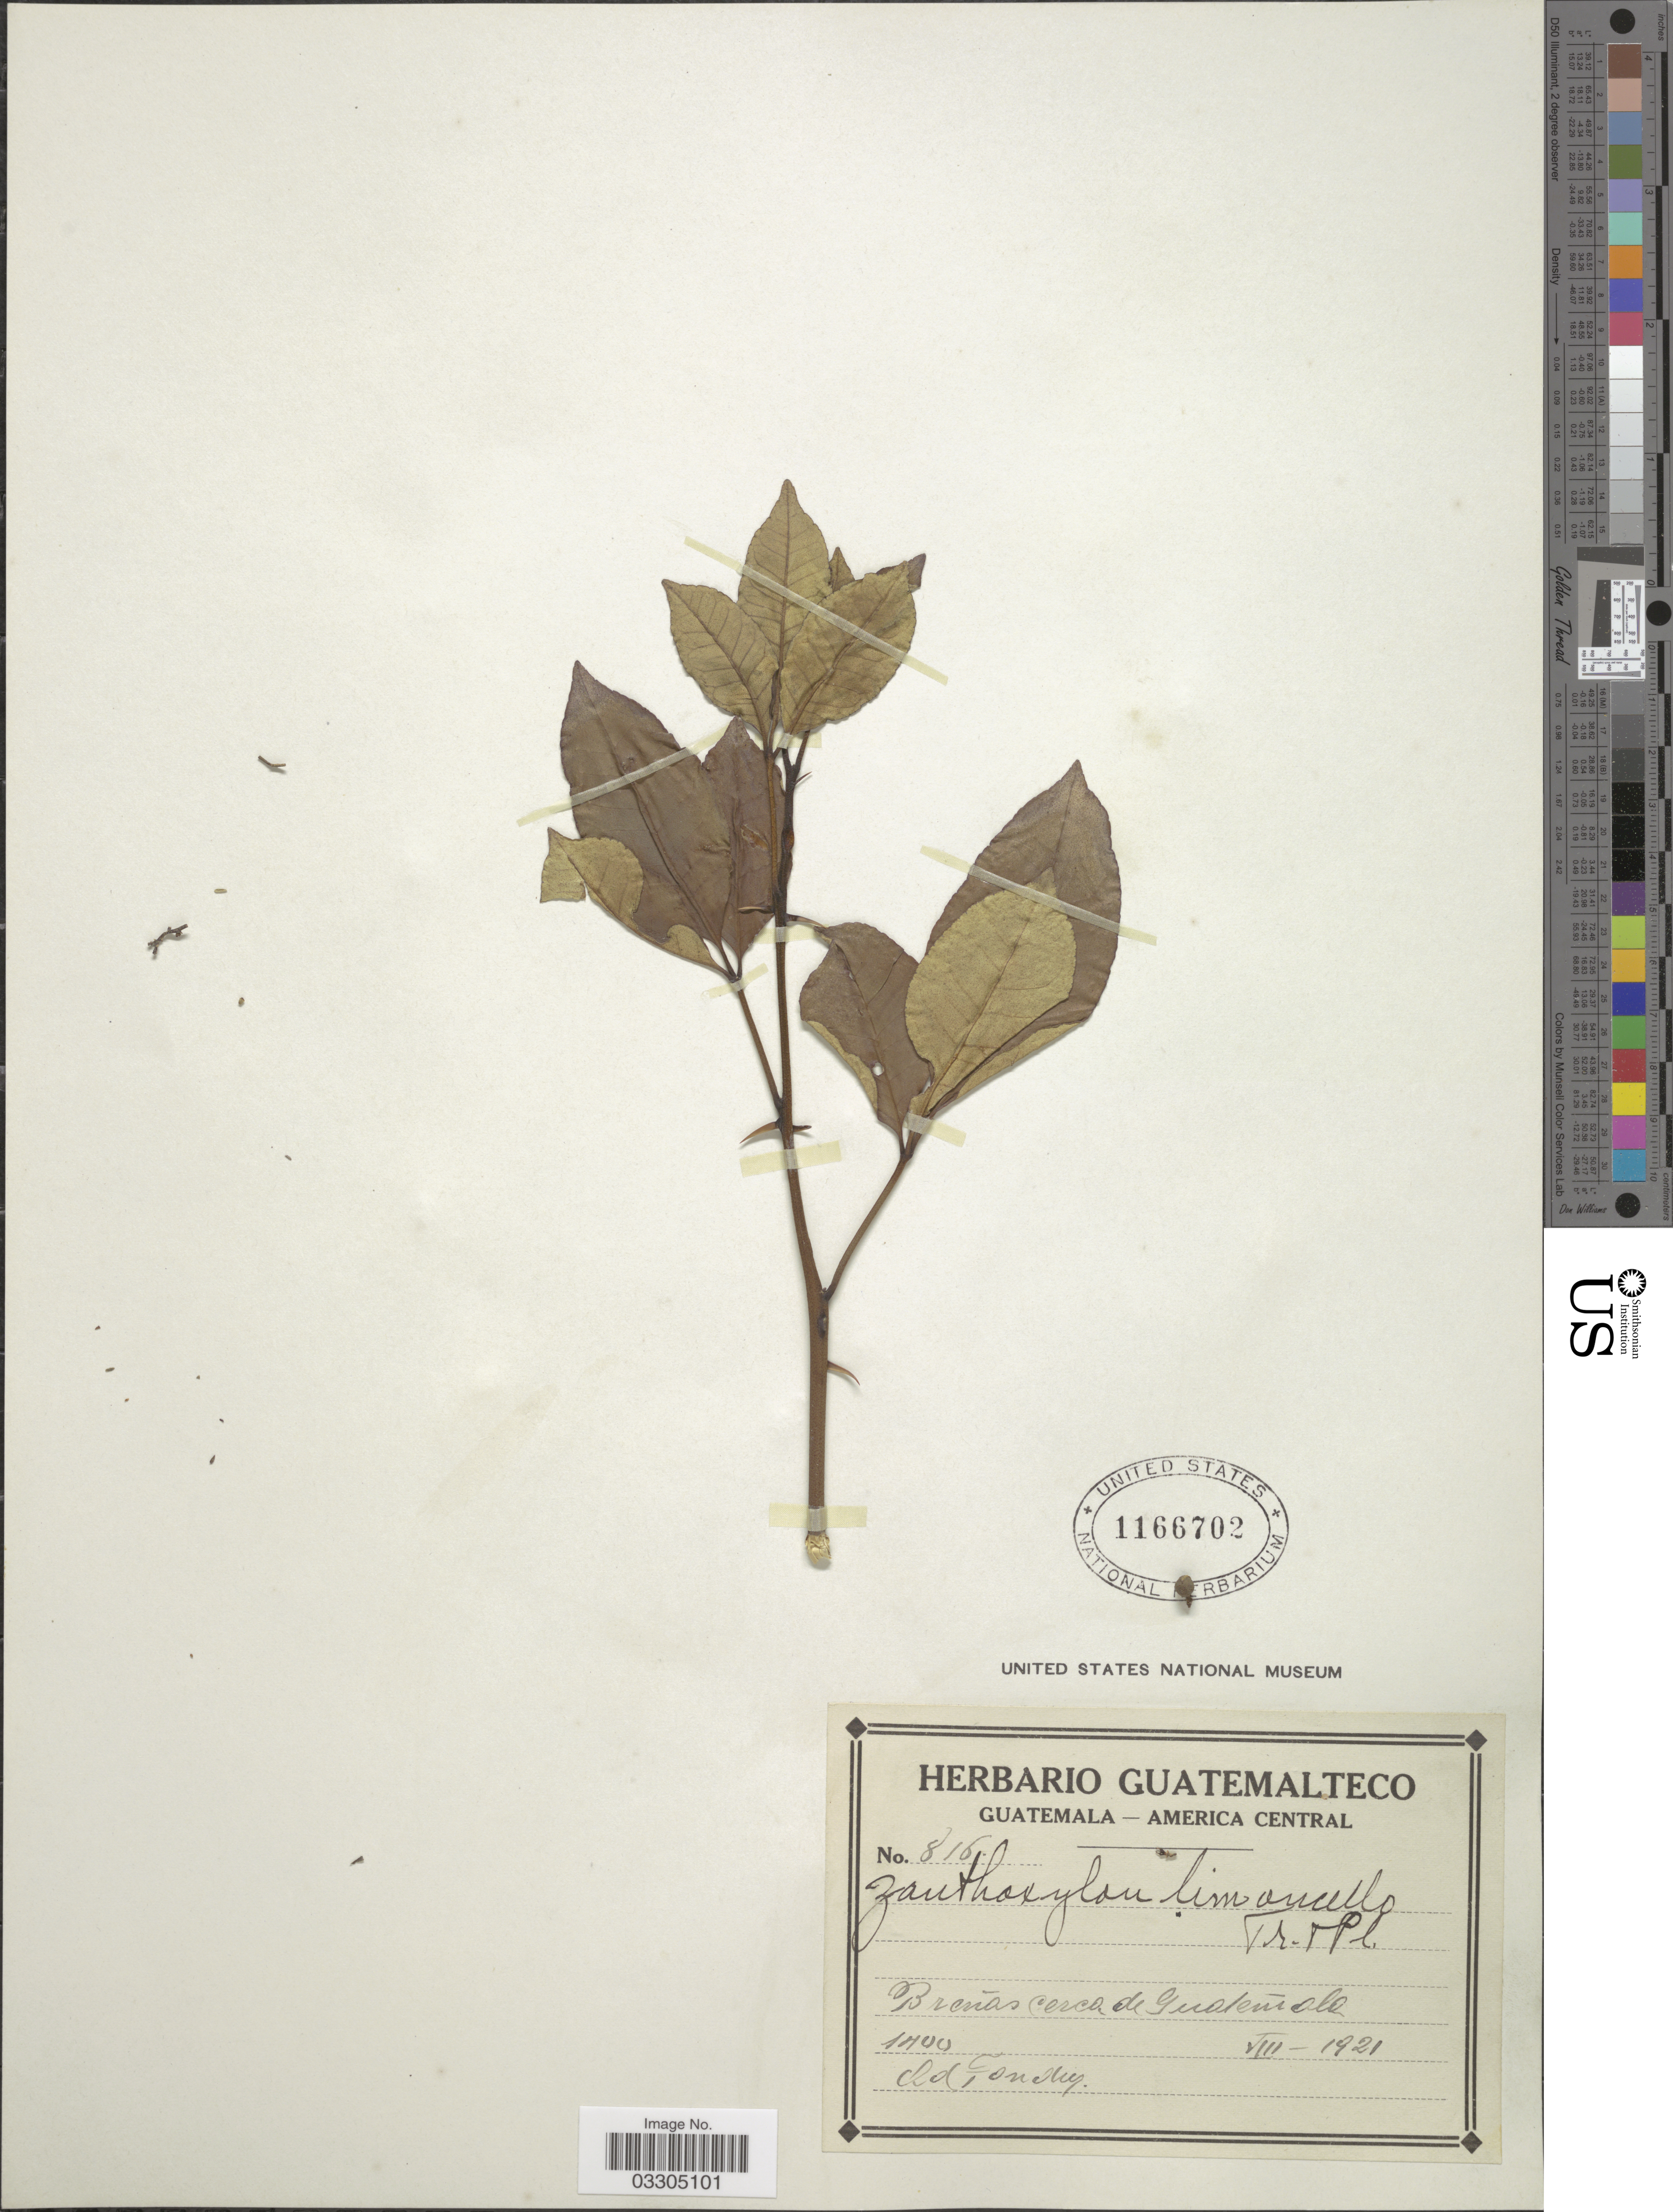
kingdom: Plantae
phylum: Tracheophyta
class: Magnoliopsida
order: Sapindales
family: Rutaceae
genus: Zanthoxylum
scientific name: Zanthoxylum limoncello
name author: Planch. & Oerst.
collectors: A. Tonduz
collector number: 816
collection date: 1921-08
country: Guatemala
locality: Breñas cerca de Guatemala.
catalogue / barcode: US 1166702